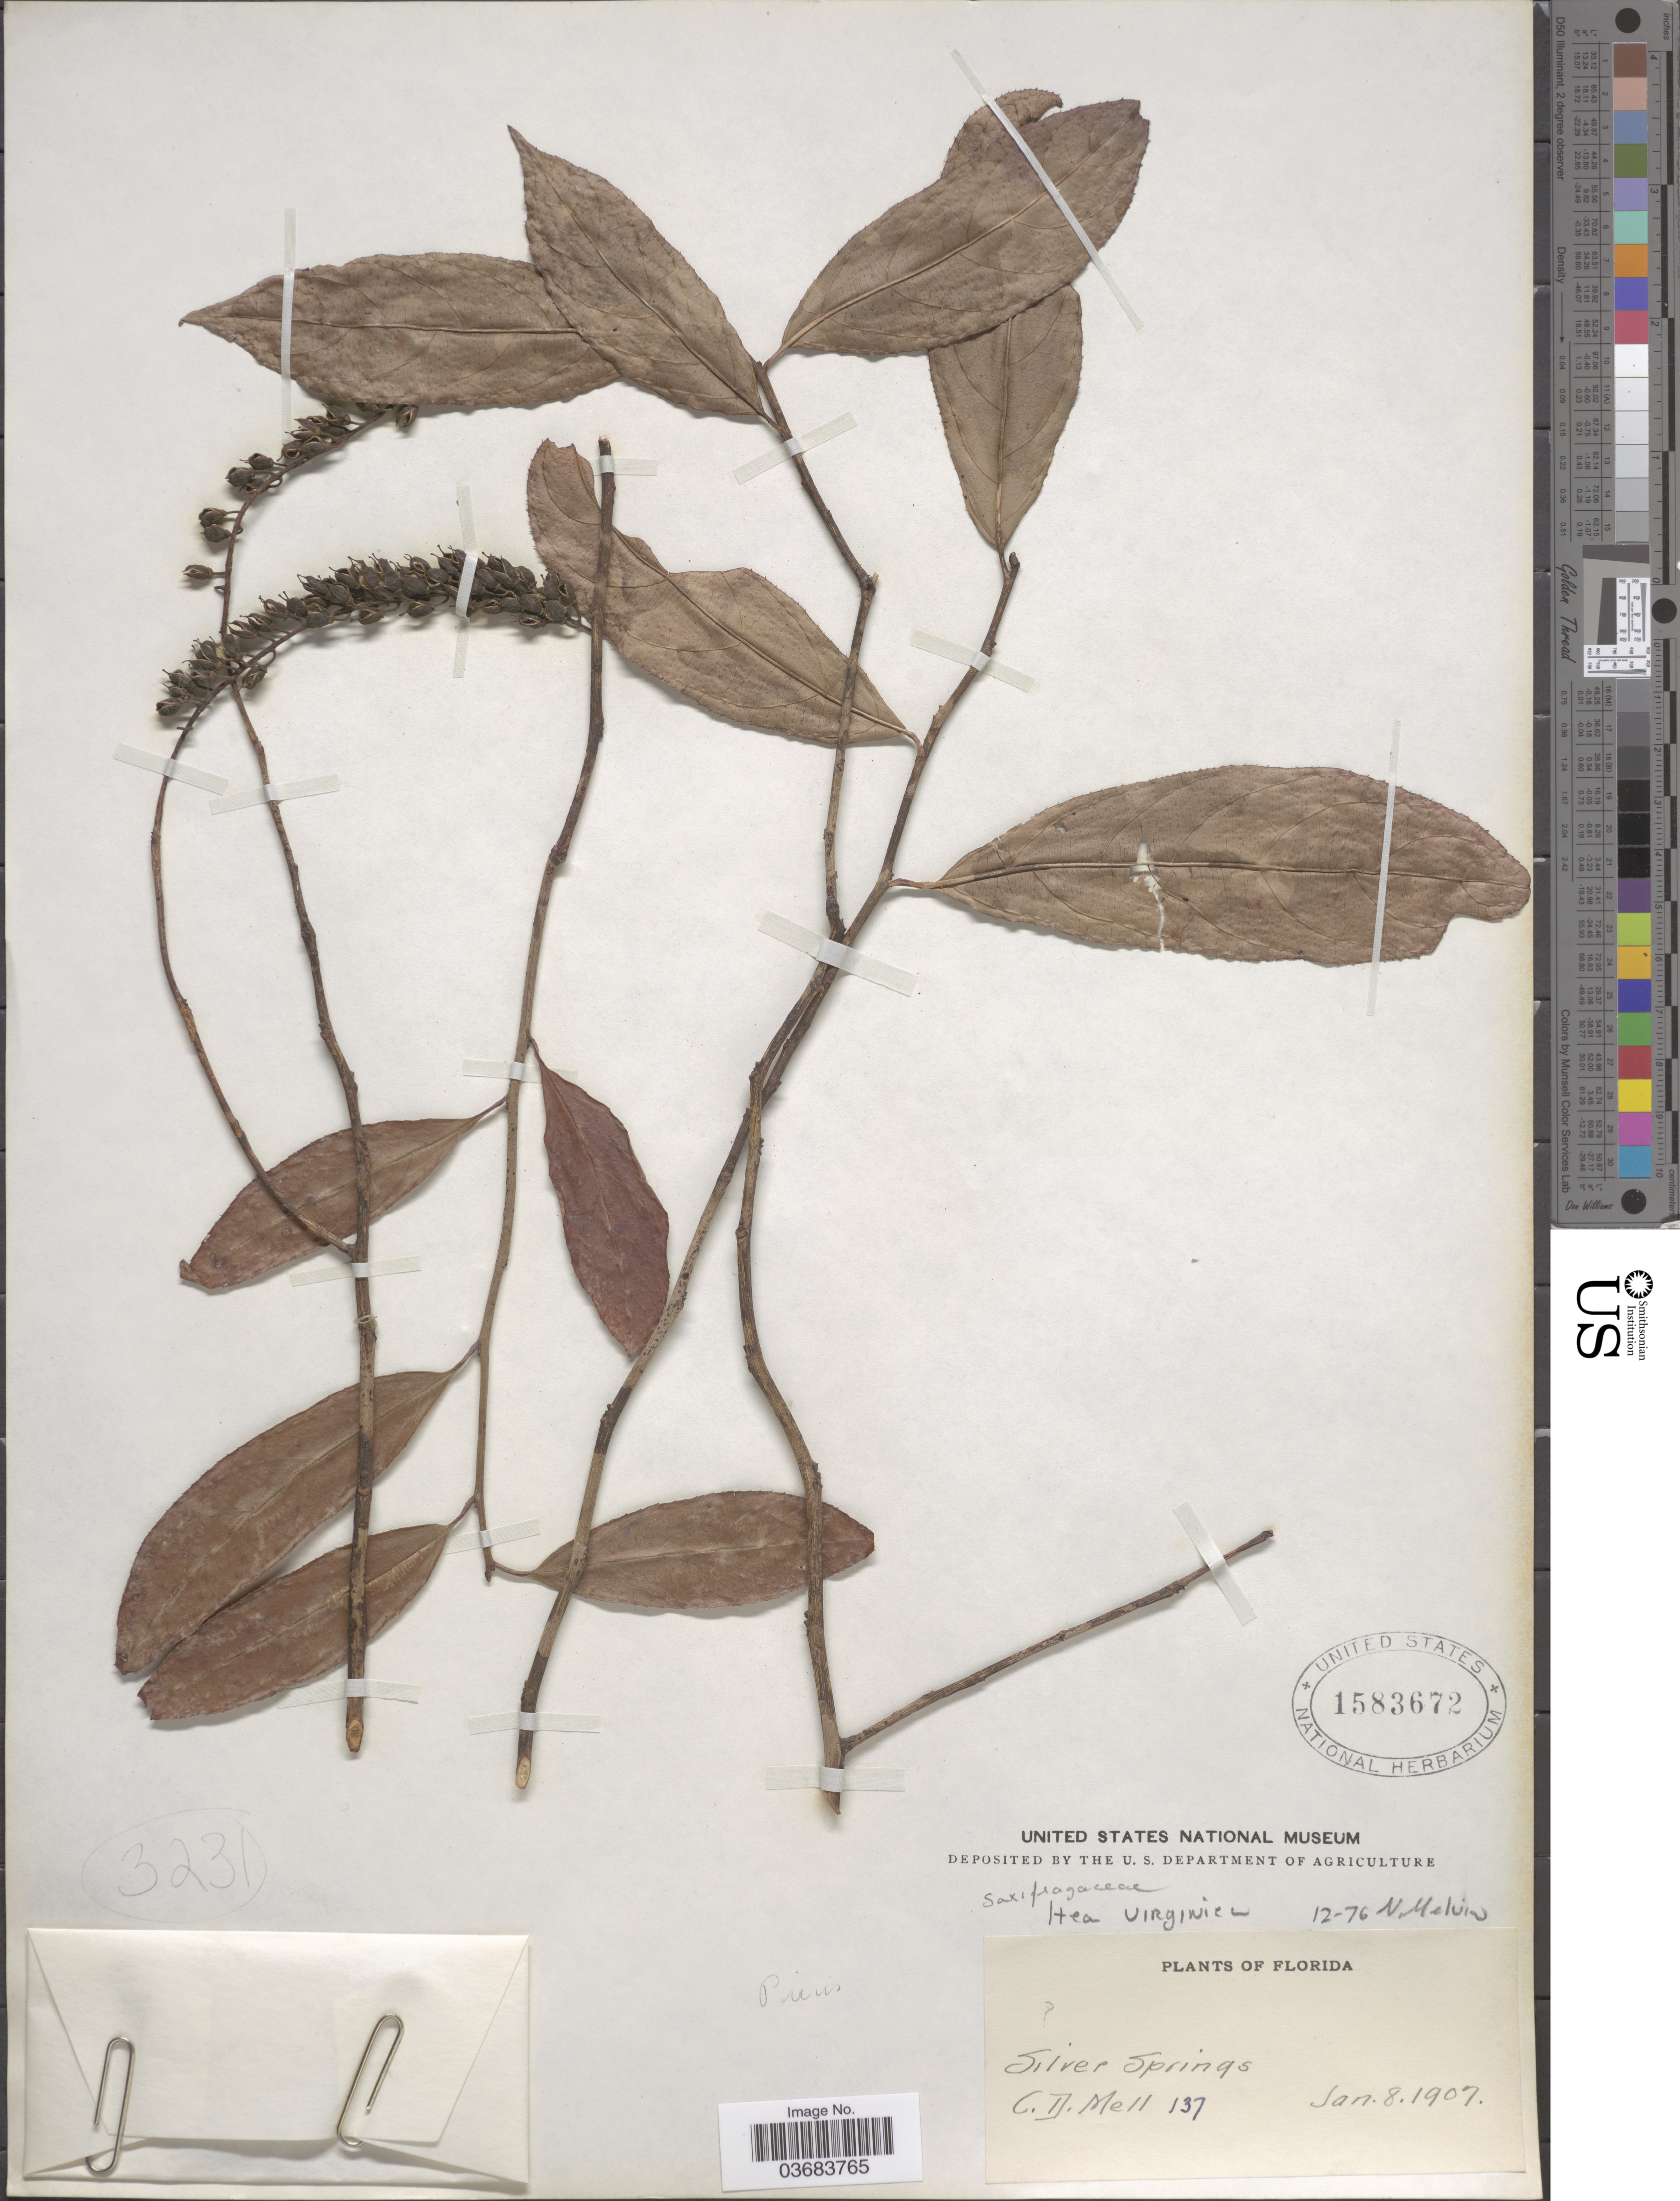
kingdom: Plantae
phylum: Tracheophyta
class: Magnoliopsida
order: Saxifragales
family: Iteaceae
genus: Itea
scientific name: Itea virginica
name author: L.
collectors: C. D. Mell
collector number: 137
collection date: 1907-01-08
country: United States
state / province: Florida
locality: Silver Springs.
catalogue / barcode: US 1583672